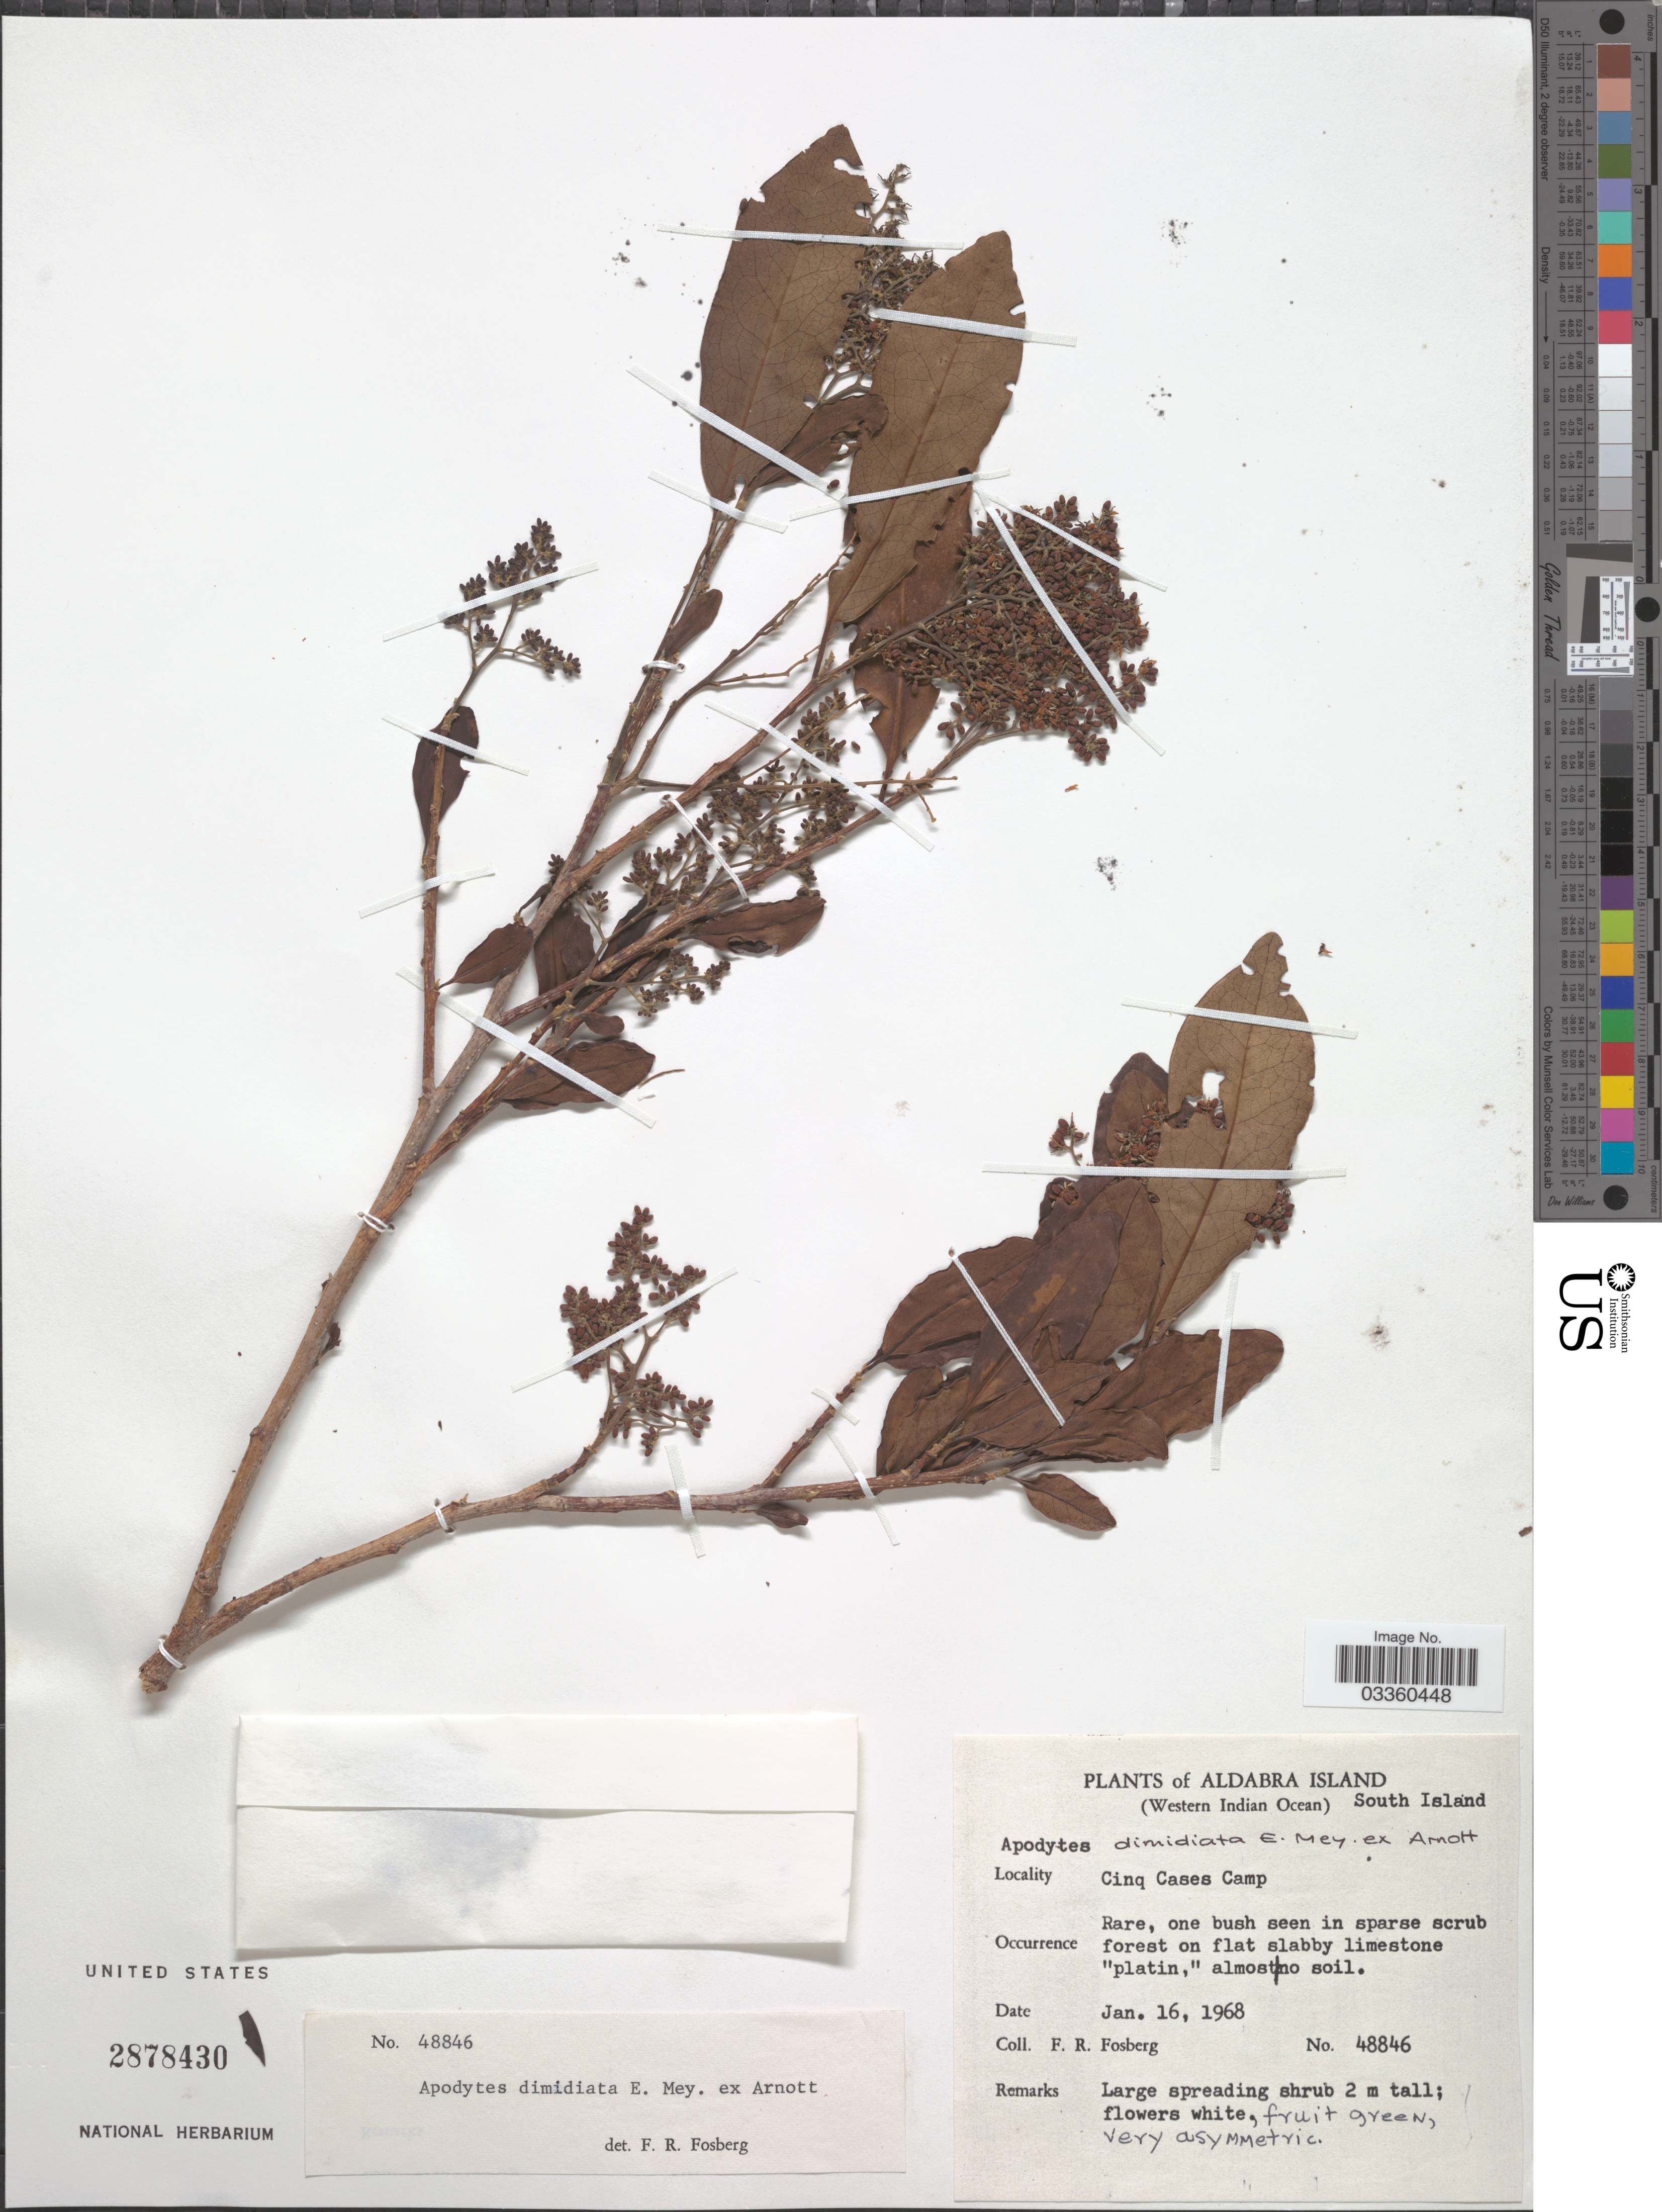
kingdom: Plantae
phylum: Tracheophyta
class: Magnoliopsida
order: Metteniusales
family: Metteniusaceae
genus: Apodytes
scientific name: Apodytes dimidiata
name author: E. Mey. ex Arn.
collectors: F. R. Fosberg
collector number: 48846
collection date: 1968-01-16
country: Seychelles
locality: Aldabra Island (Western Indian Ocean), South Island. Cinq Cases Camp.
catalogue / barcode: US 2878430